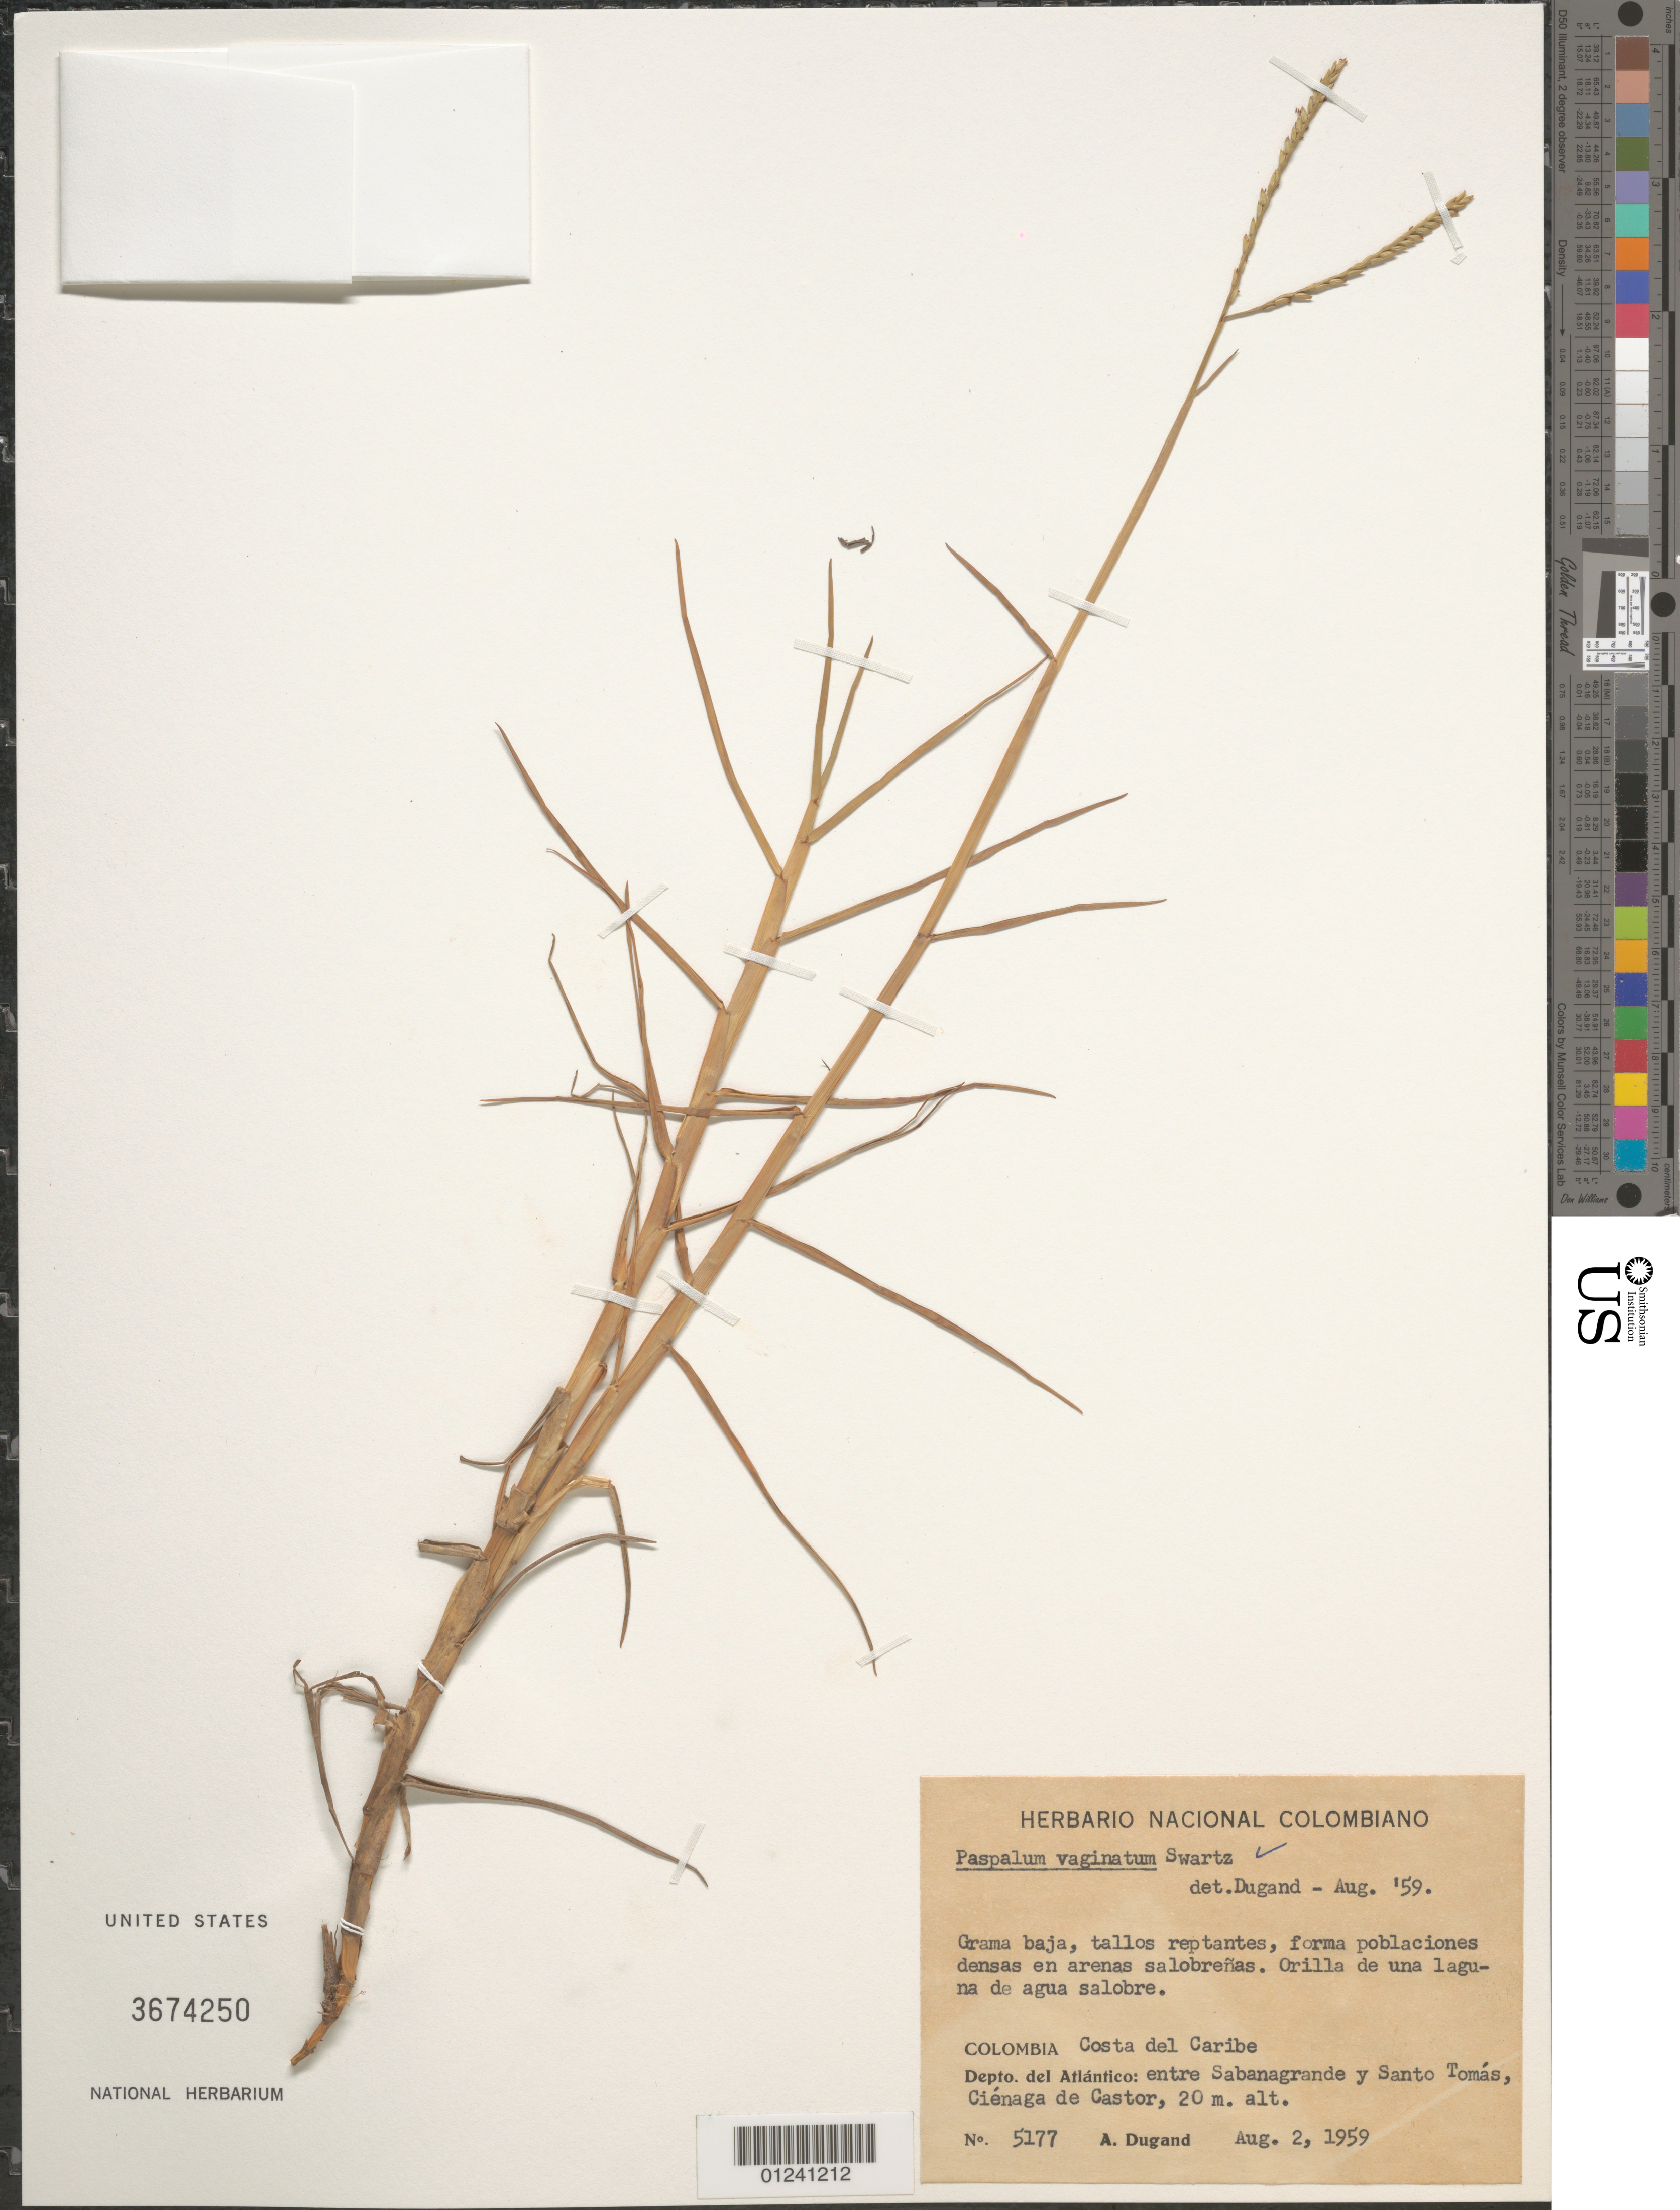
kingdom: Plantae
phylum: Tracheophyta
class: Liliopsida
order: Poales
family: Poaceae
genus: Paspalum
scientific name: Paspalum vaginatum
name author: Sw.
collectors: A. Dugand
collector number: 5177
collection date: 1959-08-02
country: Colombia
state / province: Atlántico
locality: Costa del Caribe; entre Sabanagrande y Santo Tomas Cienaga de Castor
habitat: Costa del Caribe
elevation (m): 20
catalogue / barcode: US 3674250